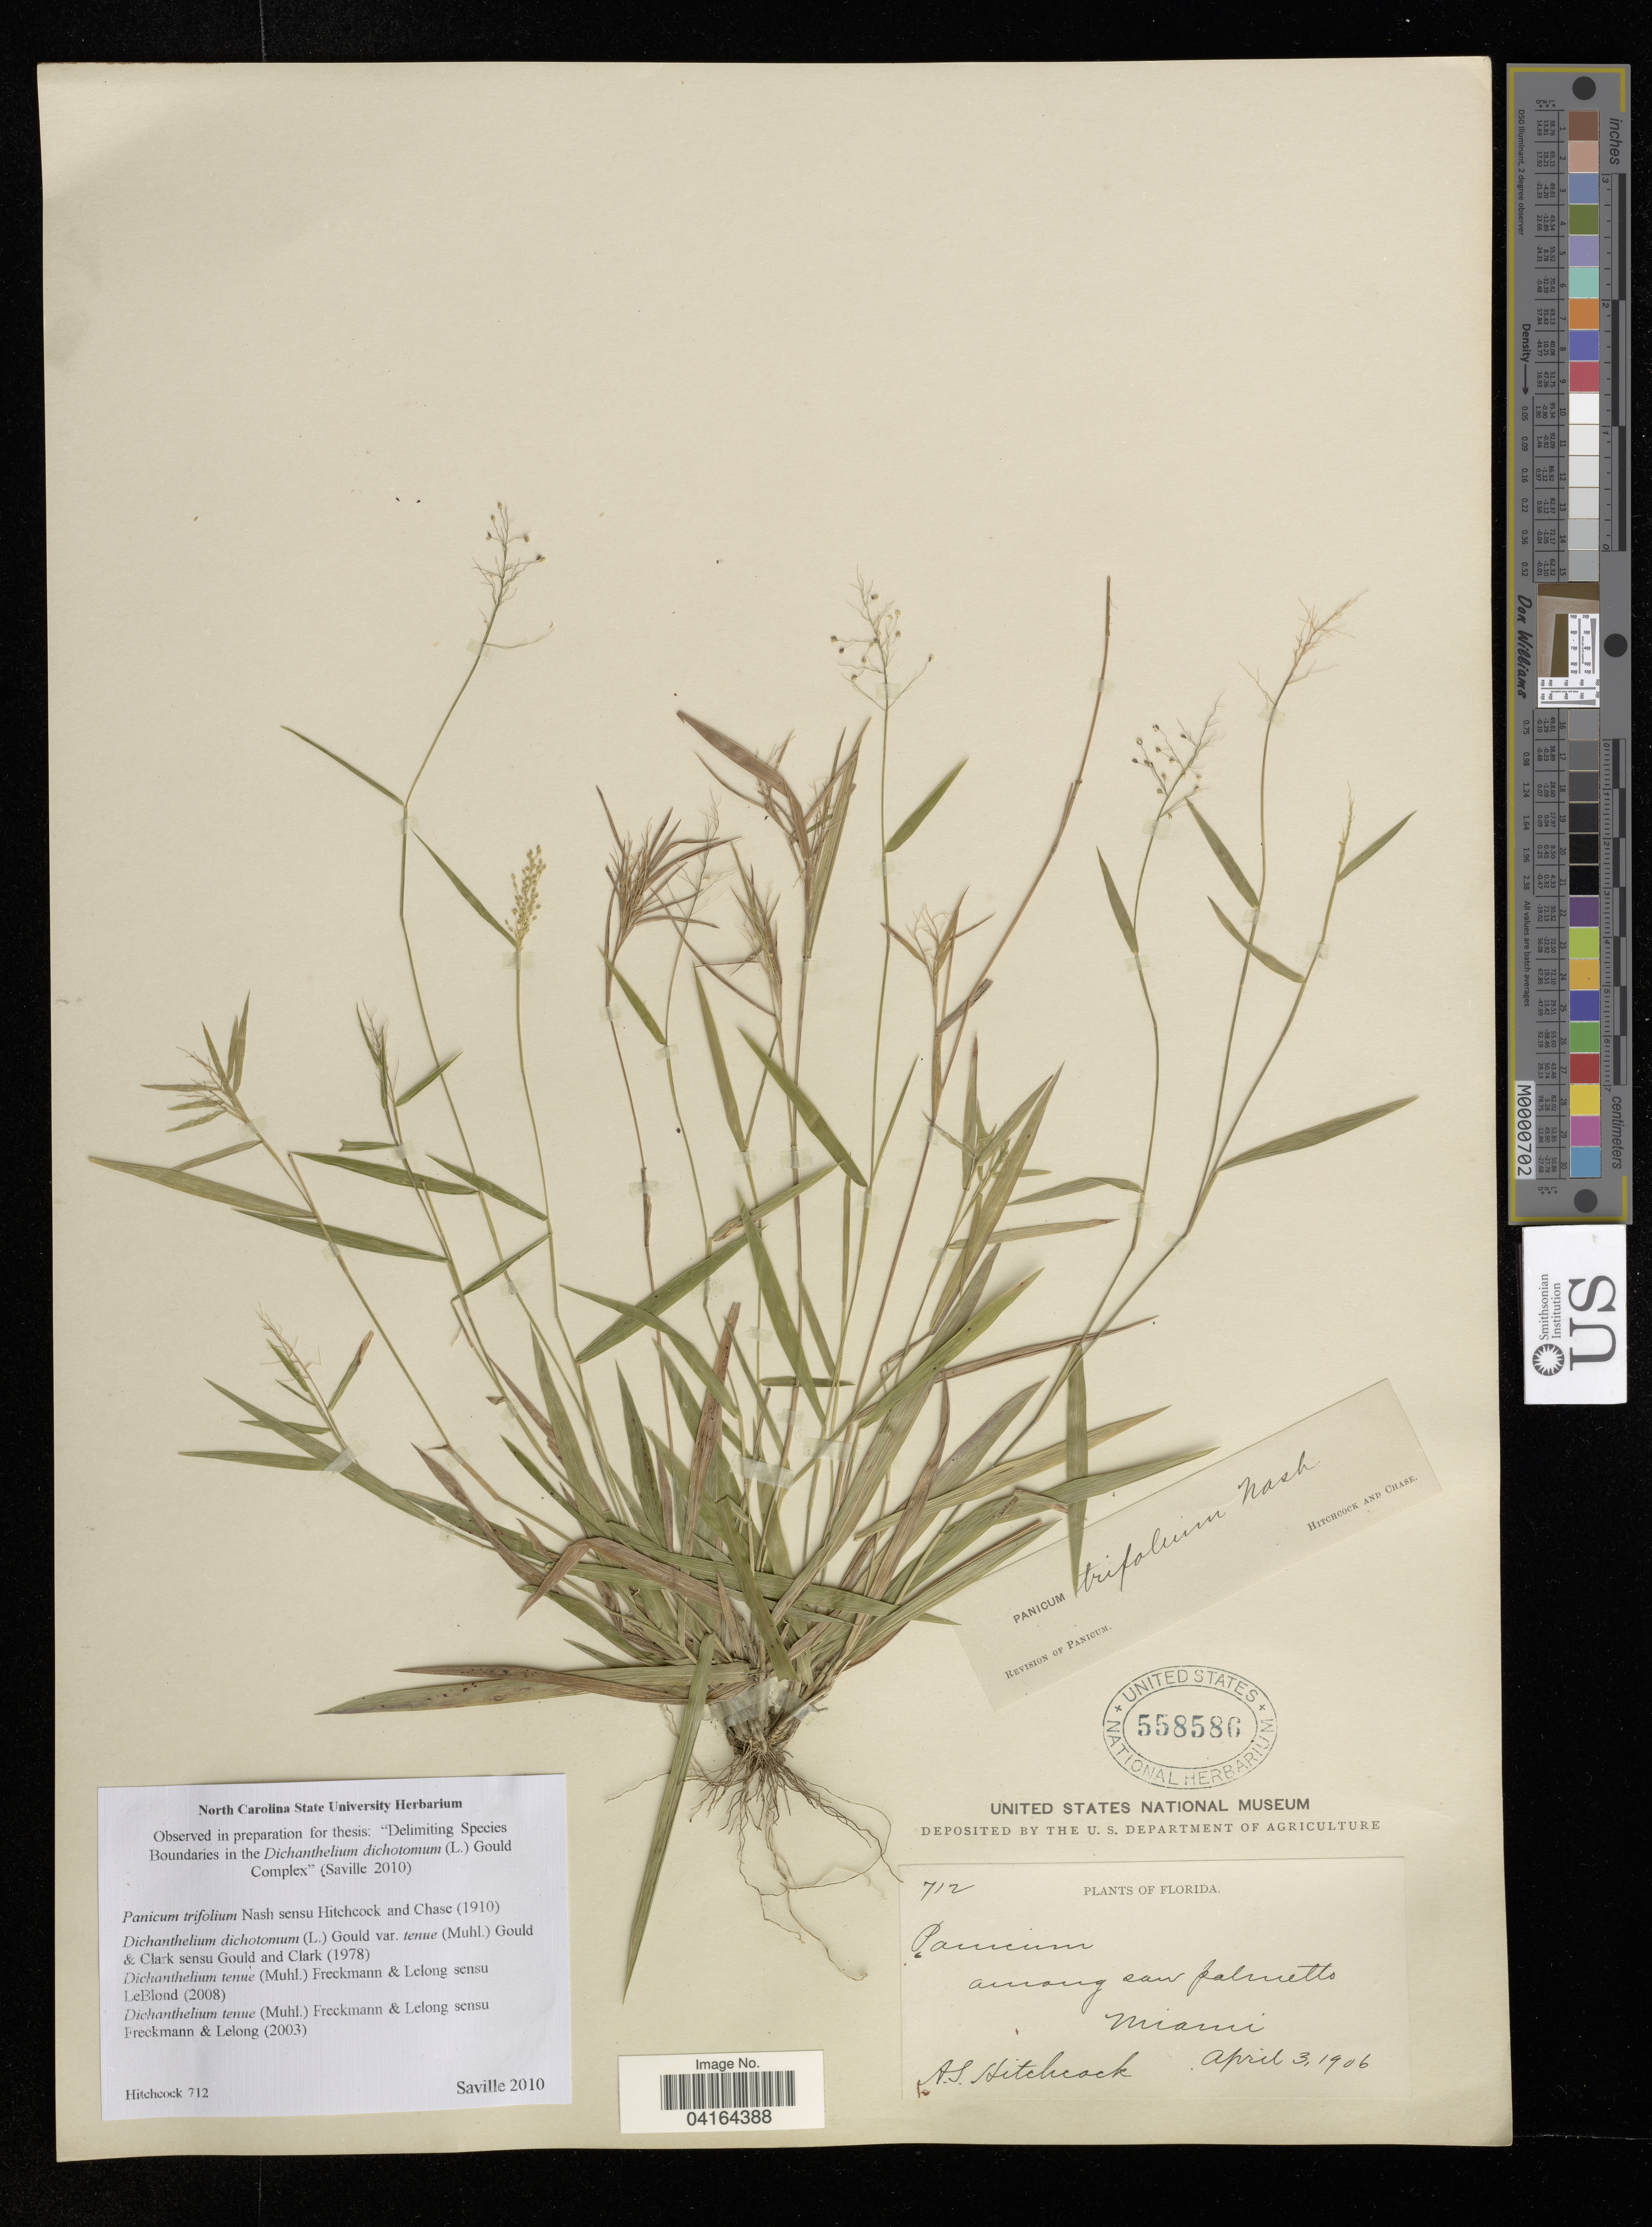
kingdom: Plantae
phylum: Tracheophyta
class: Liliopsida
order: Poales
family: Poaceae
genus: Dichanthelium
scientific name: Dichanthelium tenue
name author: (Muhl.) Freckmann & Lelong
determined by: Saville, A. C., (NCSC), North Carolina State University (UNITED STATES)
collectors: A. Hitchcock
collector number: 712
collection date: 1906-04-03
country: United States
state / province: Florida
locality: Among san palmetto. Miami.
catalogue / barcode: US 558586